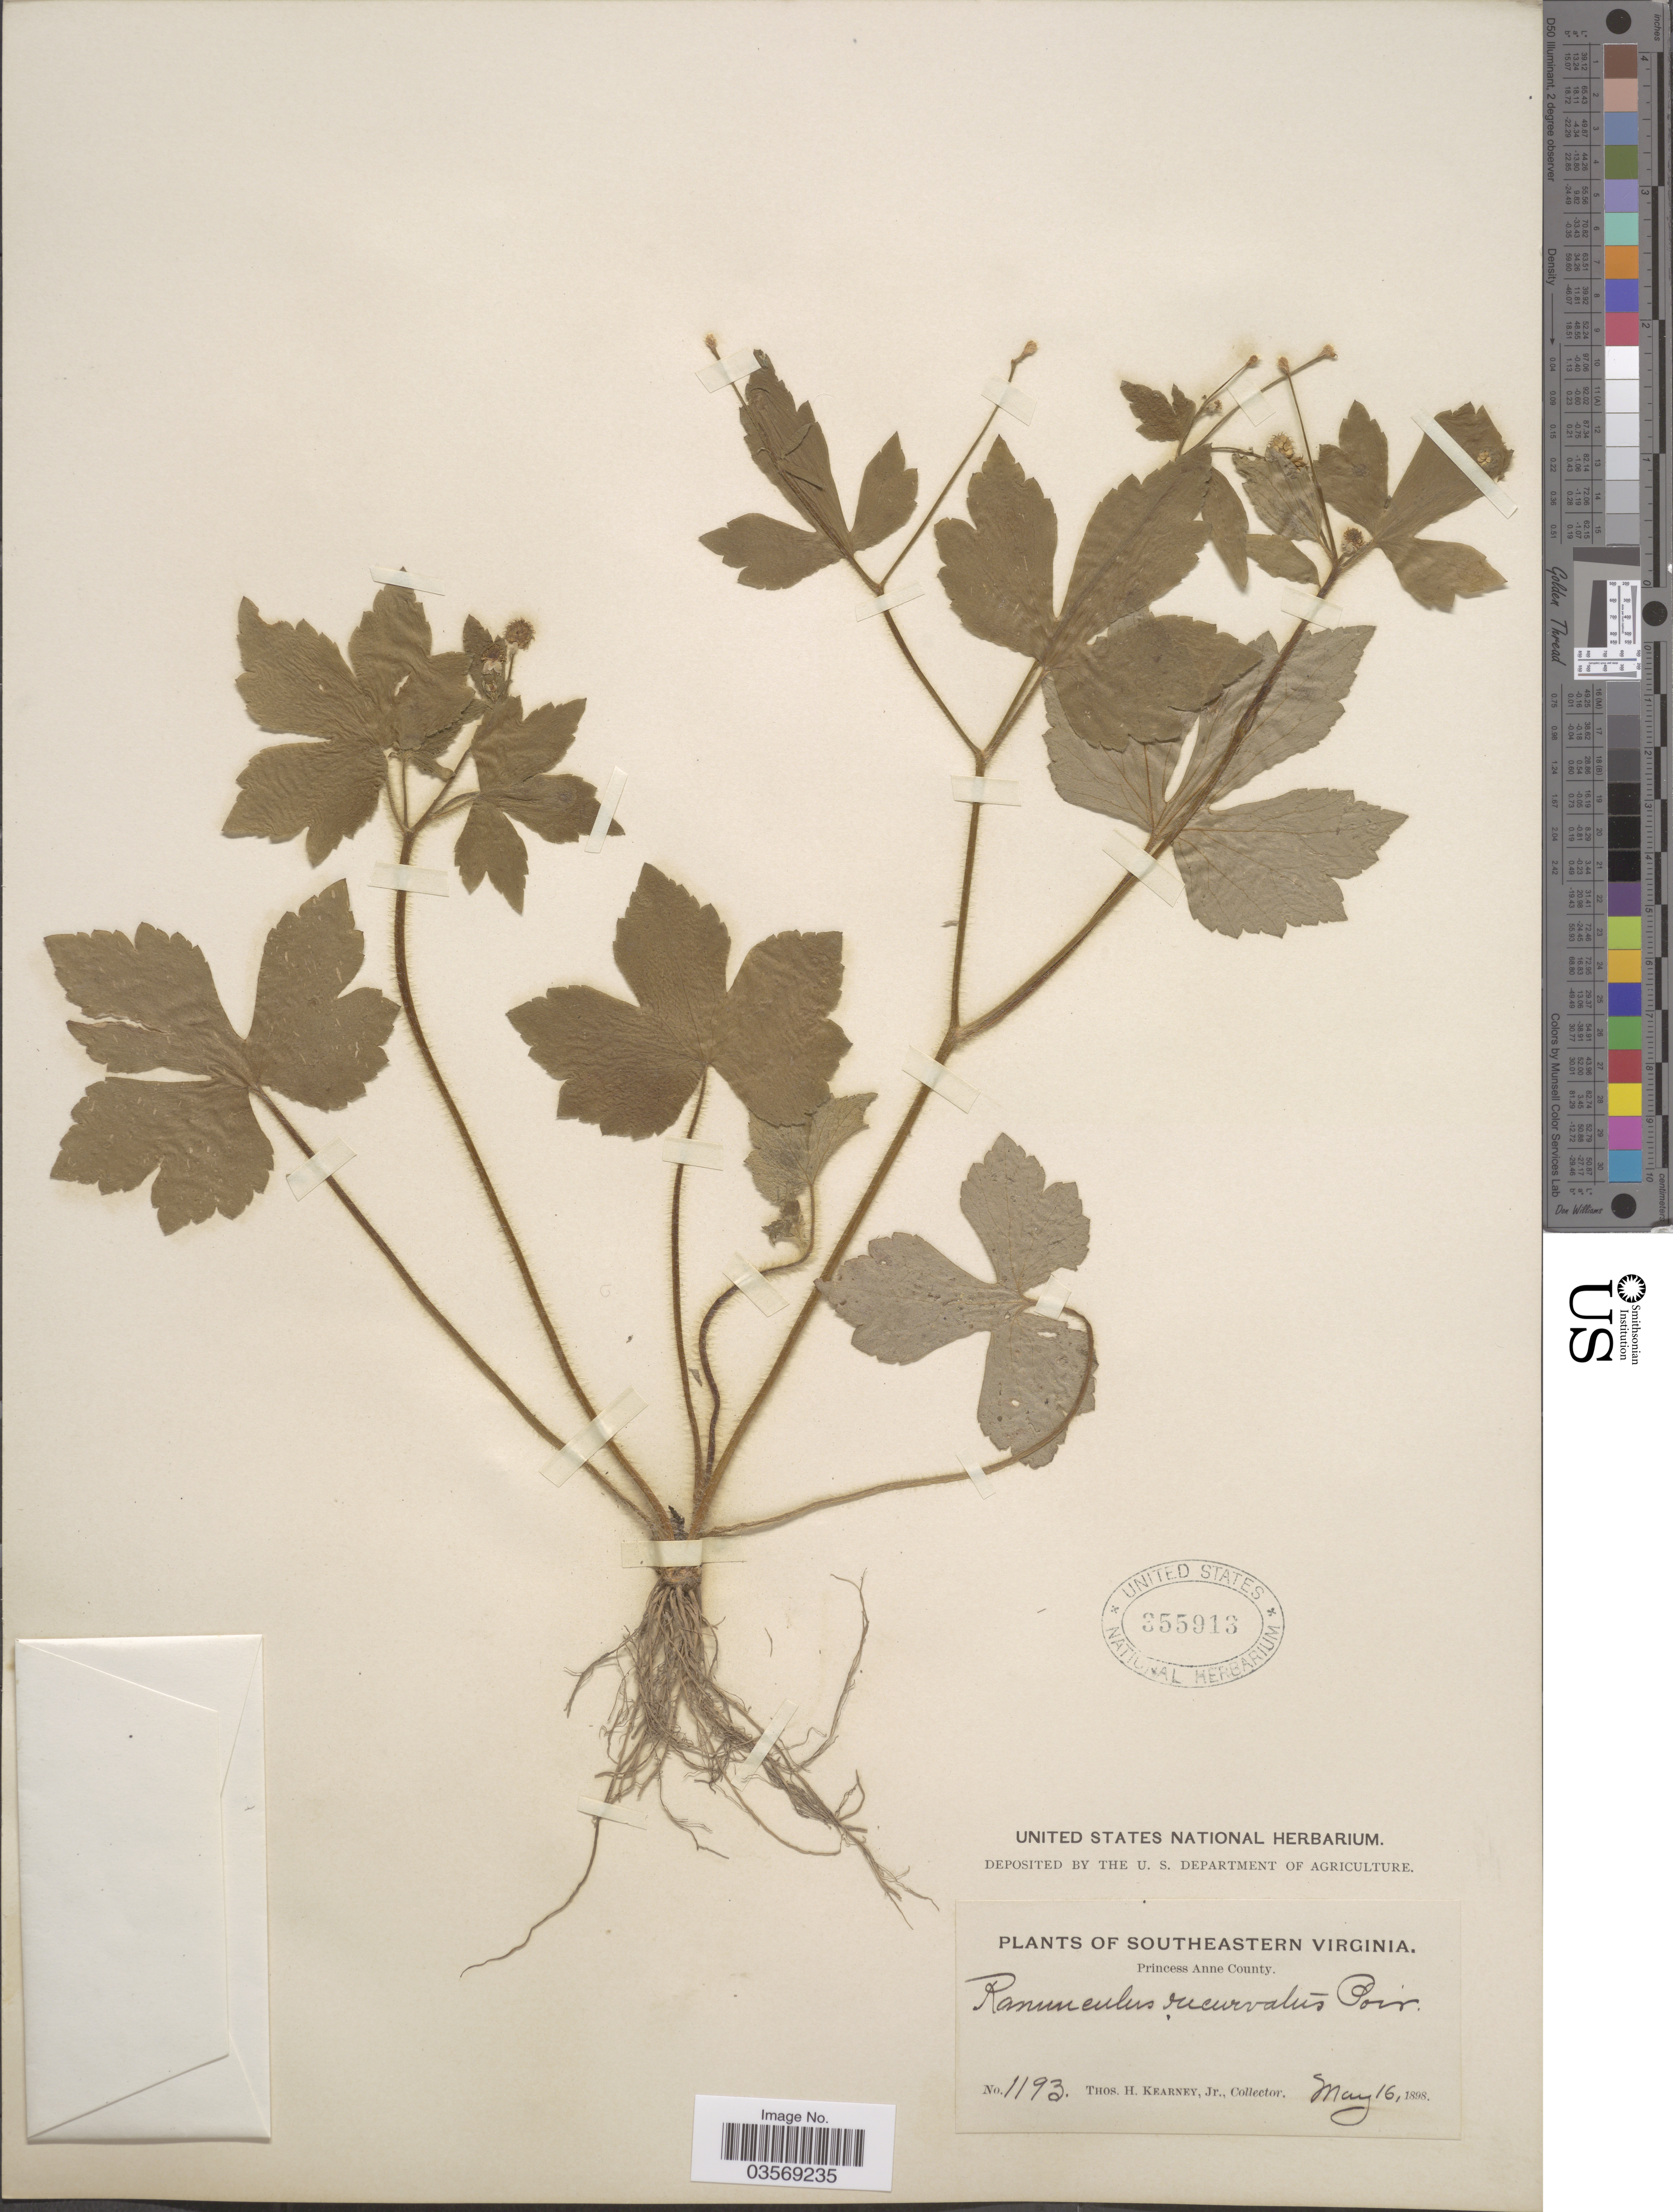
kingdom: Plantae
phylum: Tracheophyta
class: Magnoliopsida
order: Ranunculales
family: Ranunculaceae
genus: Ranunculus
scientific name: Ranunculus recurvatus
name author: Poir.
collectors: T. H. Kearney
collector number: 1193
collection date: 1898-05-16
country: United States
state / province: Virginia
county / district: City of Virginia Beach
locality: Southeastern Virginia. Princess Anne County.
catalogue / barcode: US 355913